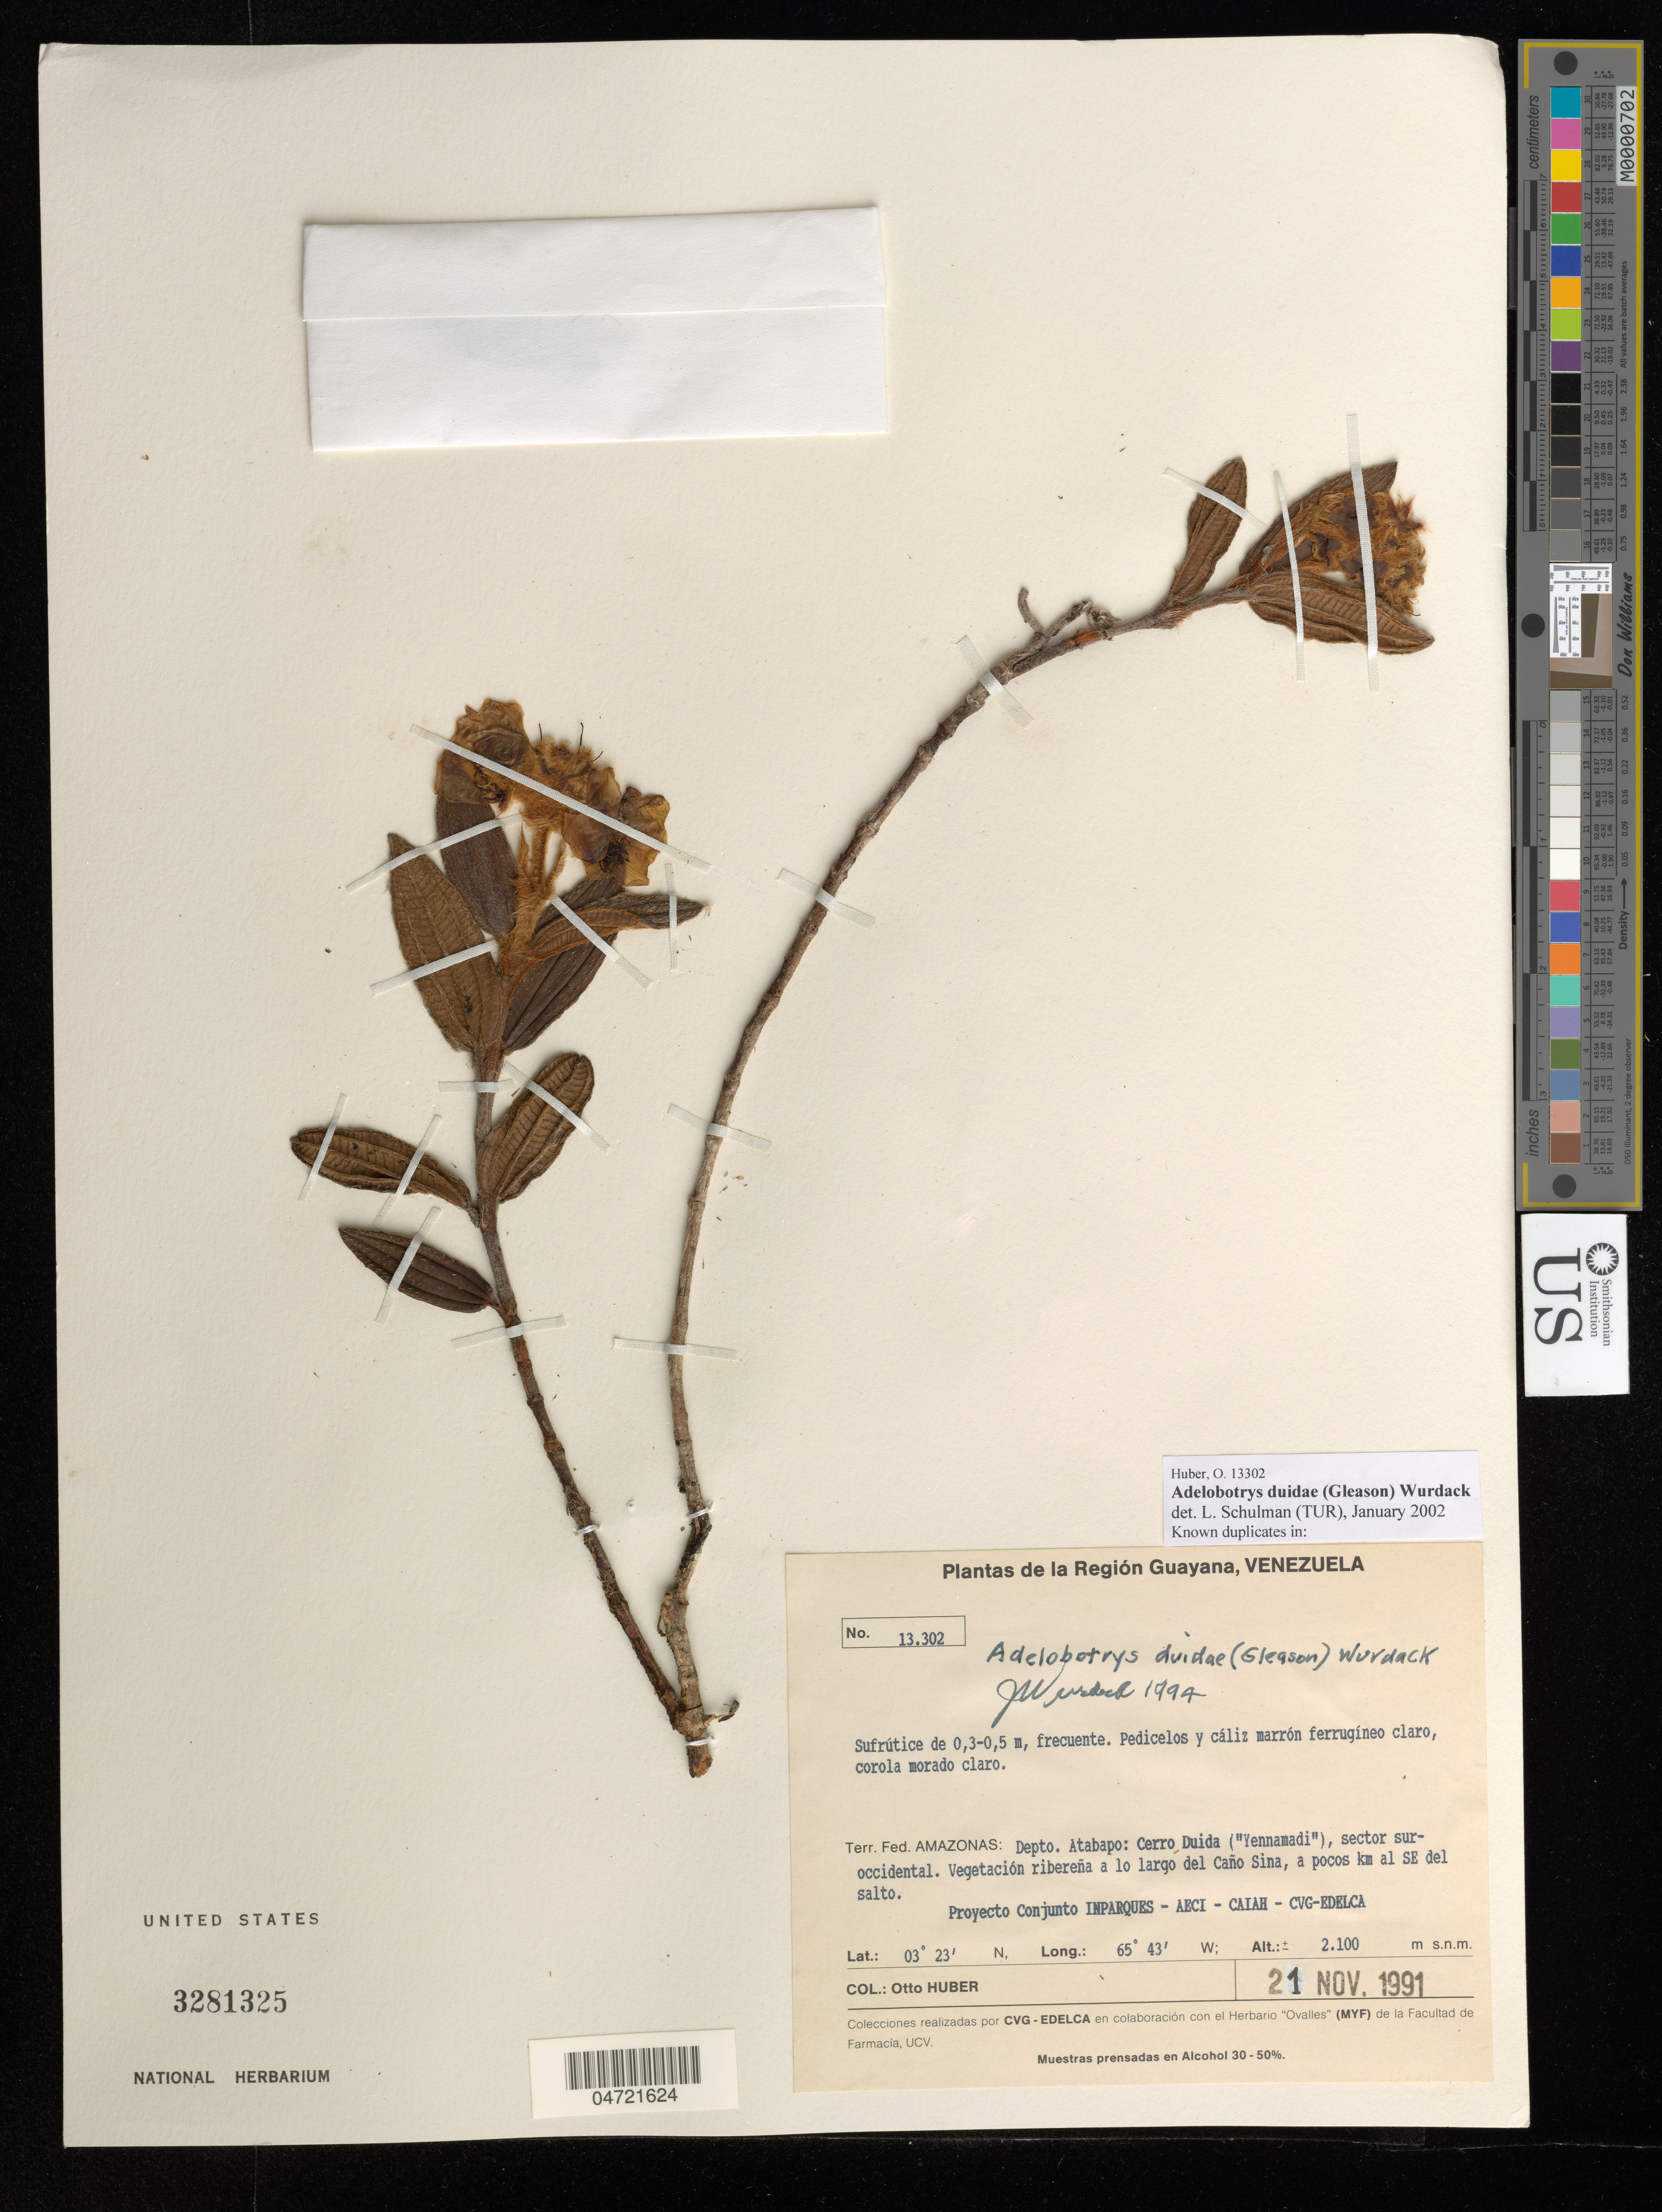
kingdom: Plantae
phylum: Tracheophyta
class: Magnoliopsida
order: Myrtales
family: Melastomataceae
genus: Adelobotrys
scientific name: Adelobotrys duidae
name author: (Gleason) Wurdack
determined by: Schulman, Leif, (TUR), University of Turku (FINLAND)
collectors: O. Huber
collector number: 13302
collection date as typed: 21-Nov-91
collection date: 1991-11-21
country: Venezuela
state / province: Amazonas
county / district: Atabapo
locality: Cerro Duida, Caño Sina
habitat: Vegetacion riberena a lo largo del Cano Sina, a pocos km al SE del salto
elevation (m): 2100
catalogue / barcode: US 3281325